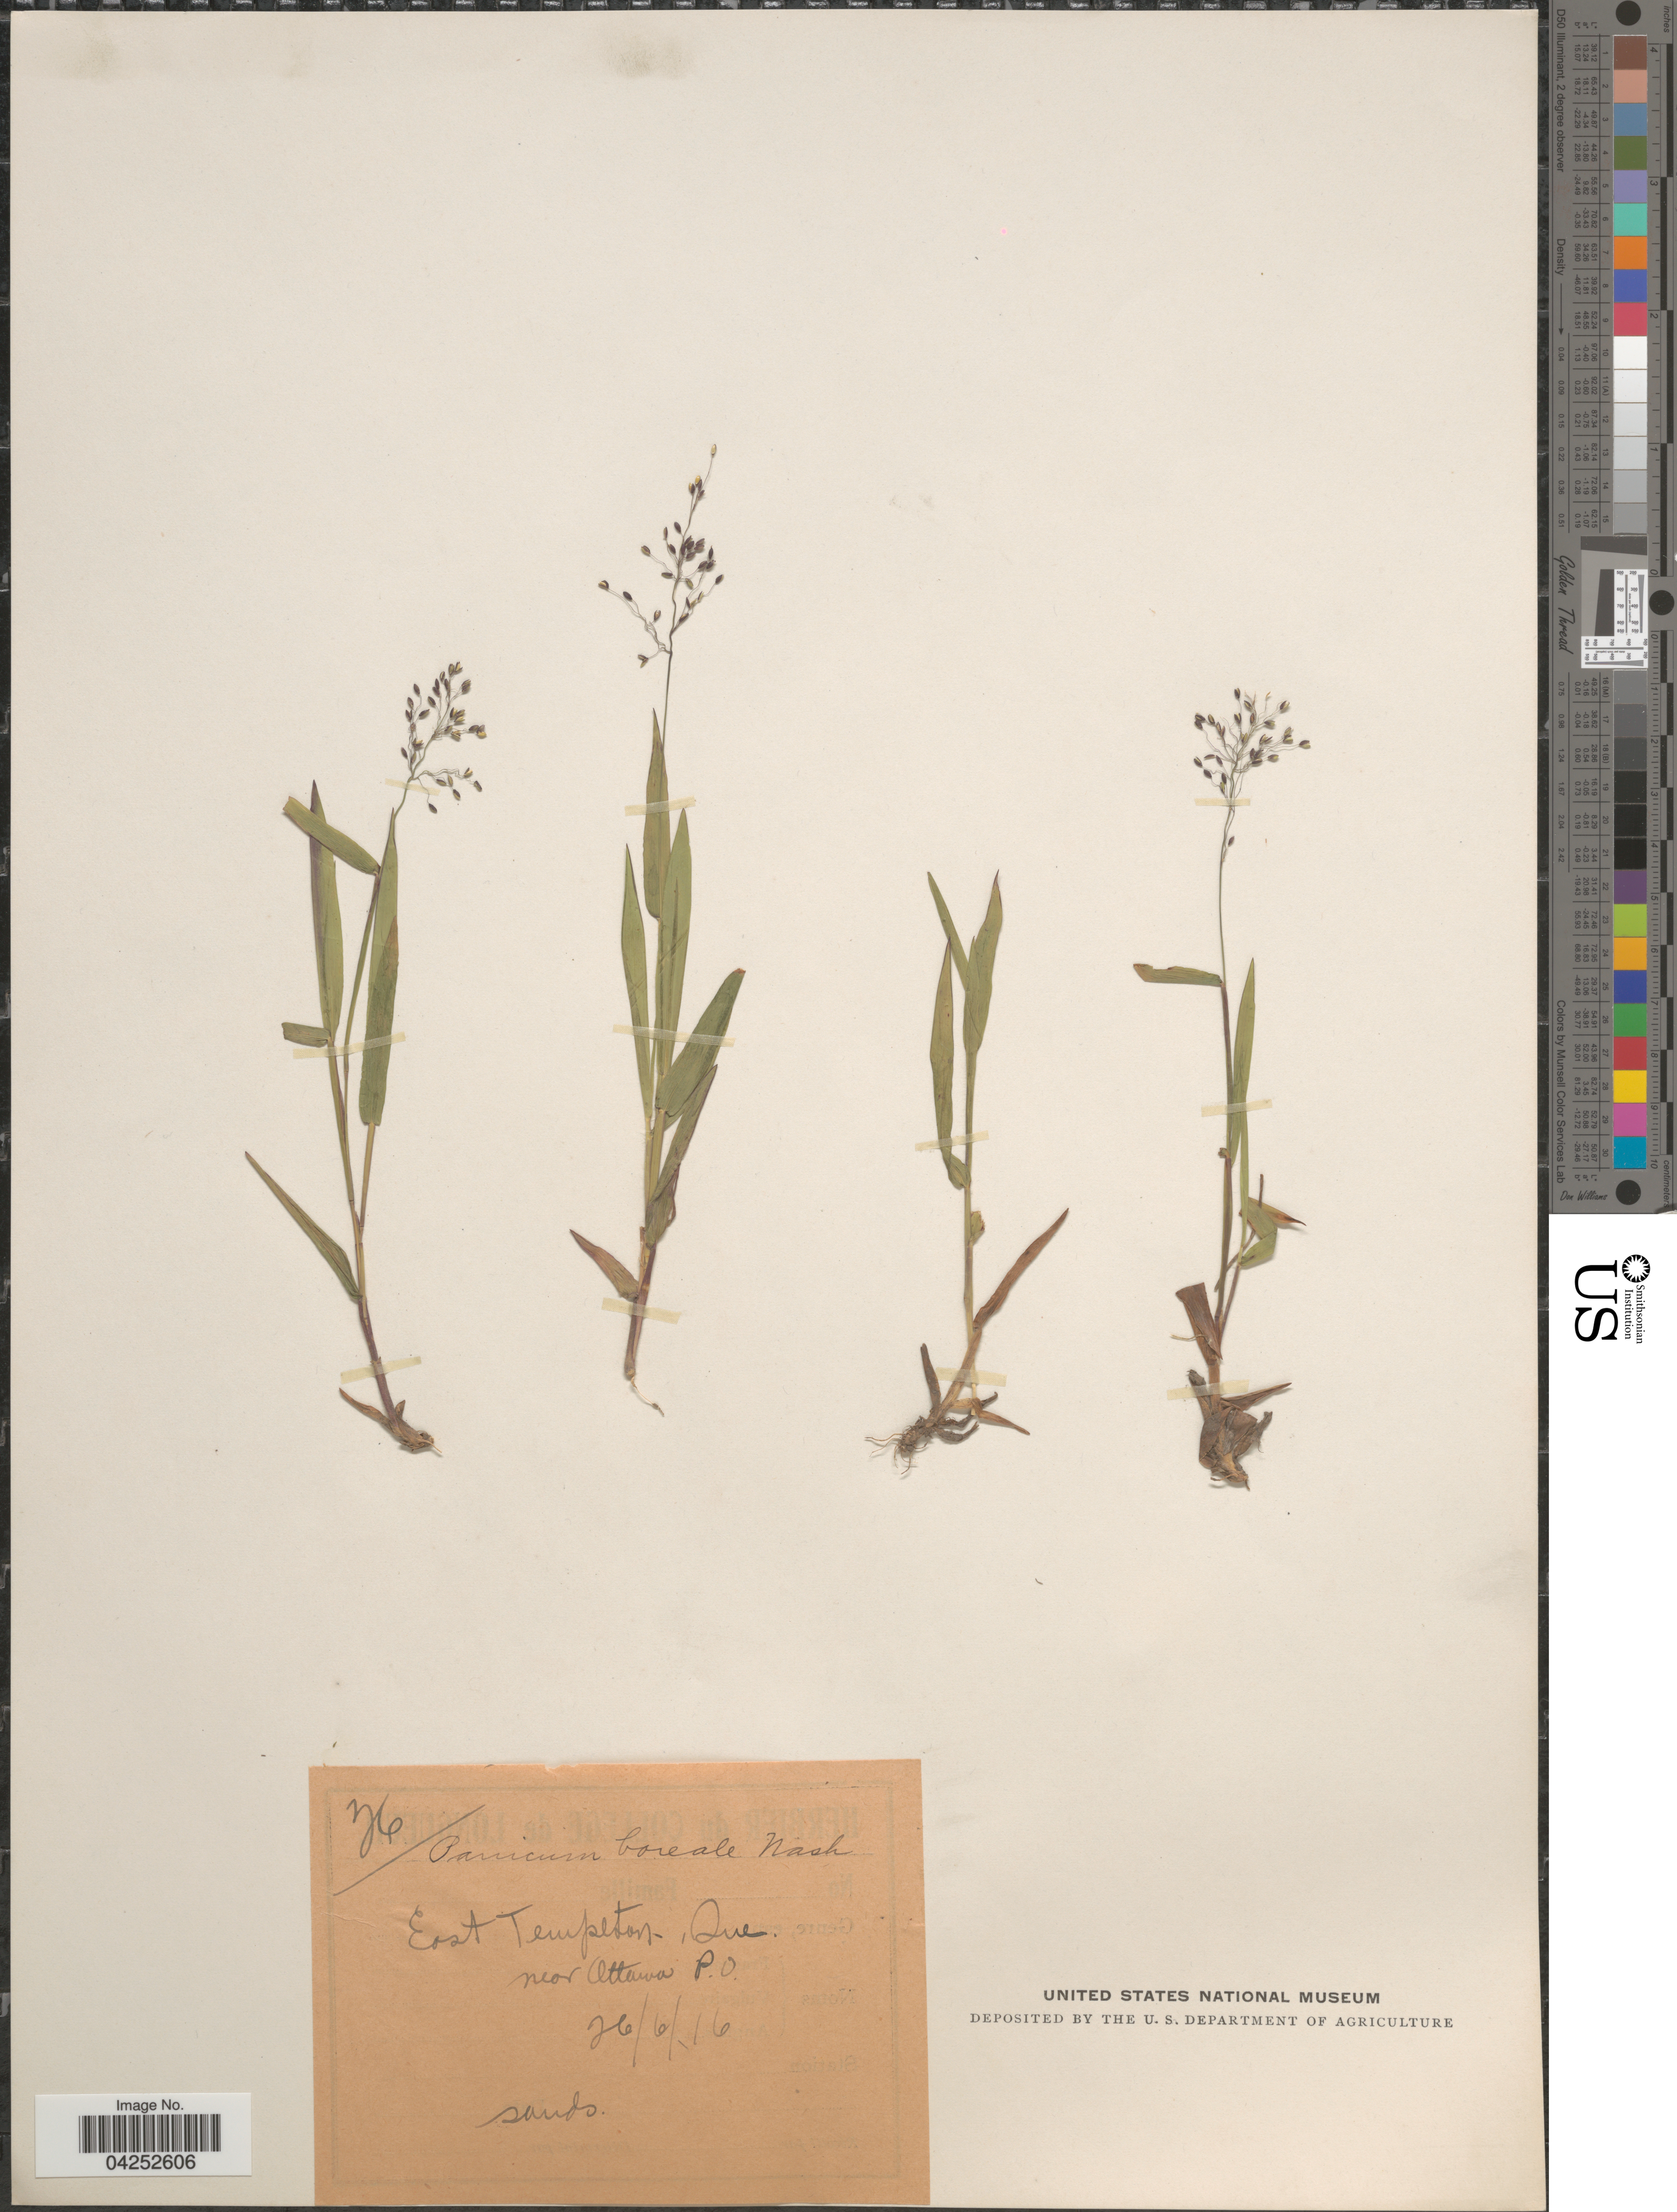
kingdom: Plantae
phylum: Tracheophyta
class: Liliopsida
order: Poales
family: Poaceae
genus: Dichanthelium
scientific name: Dichanthelium boreale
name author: (Nash) Freckmann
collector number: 36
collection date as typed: Transcribed d/m/y: 26/6/16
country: Canada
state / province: Quebec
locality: East Tempeton. Near Ottawa P.O.